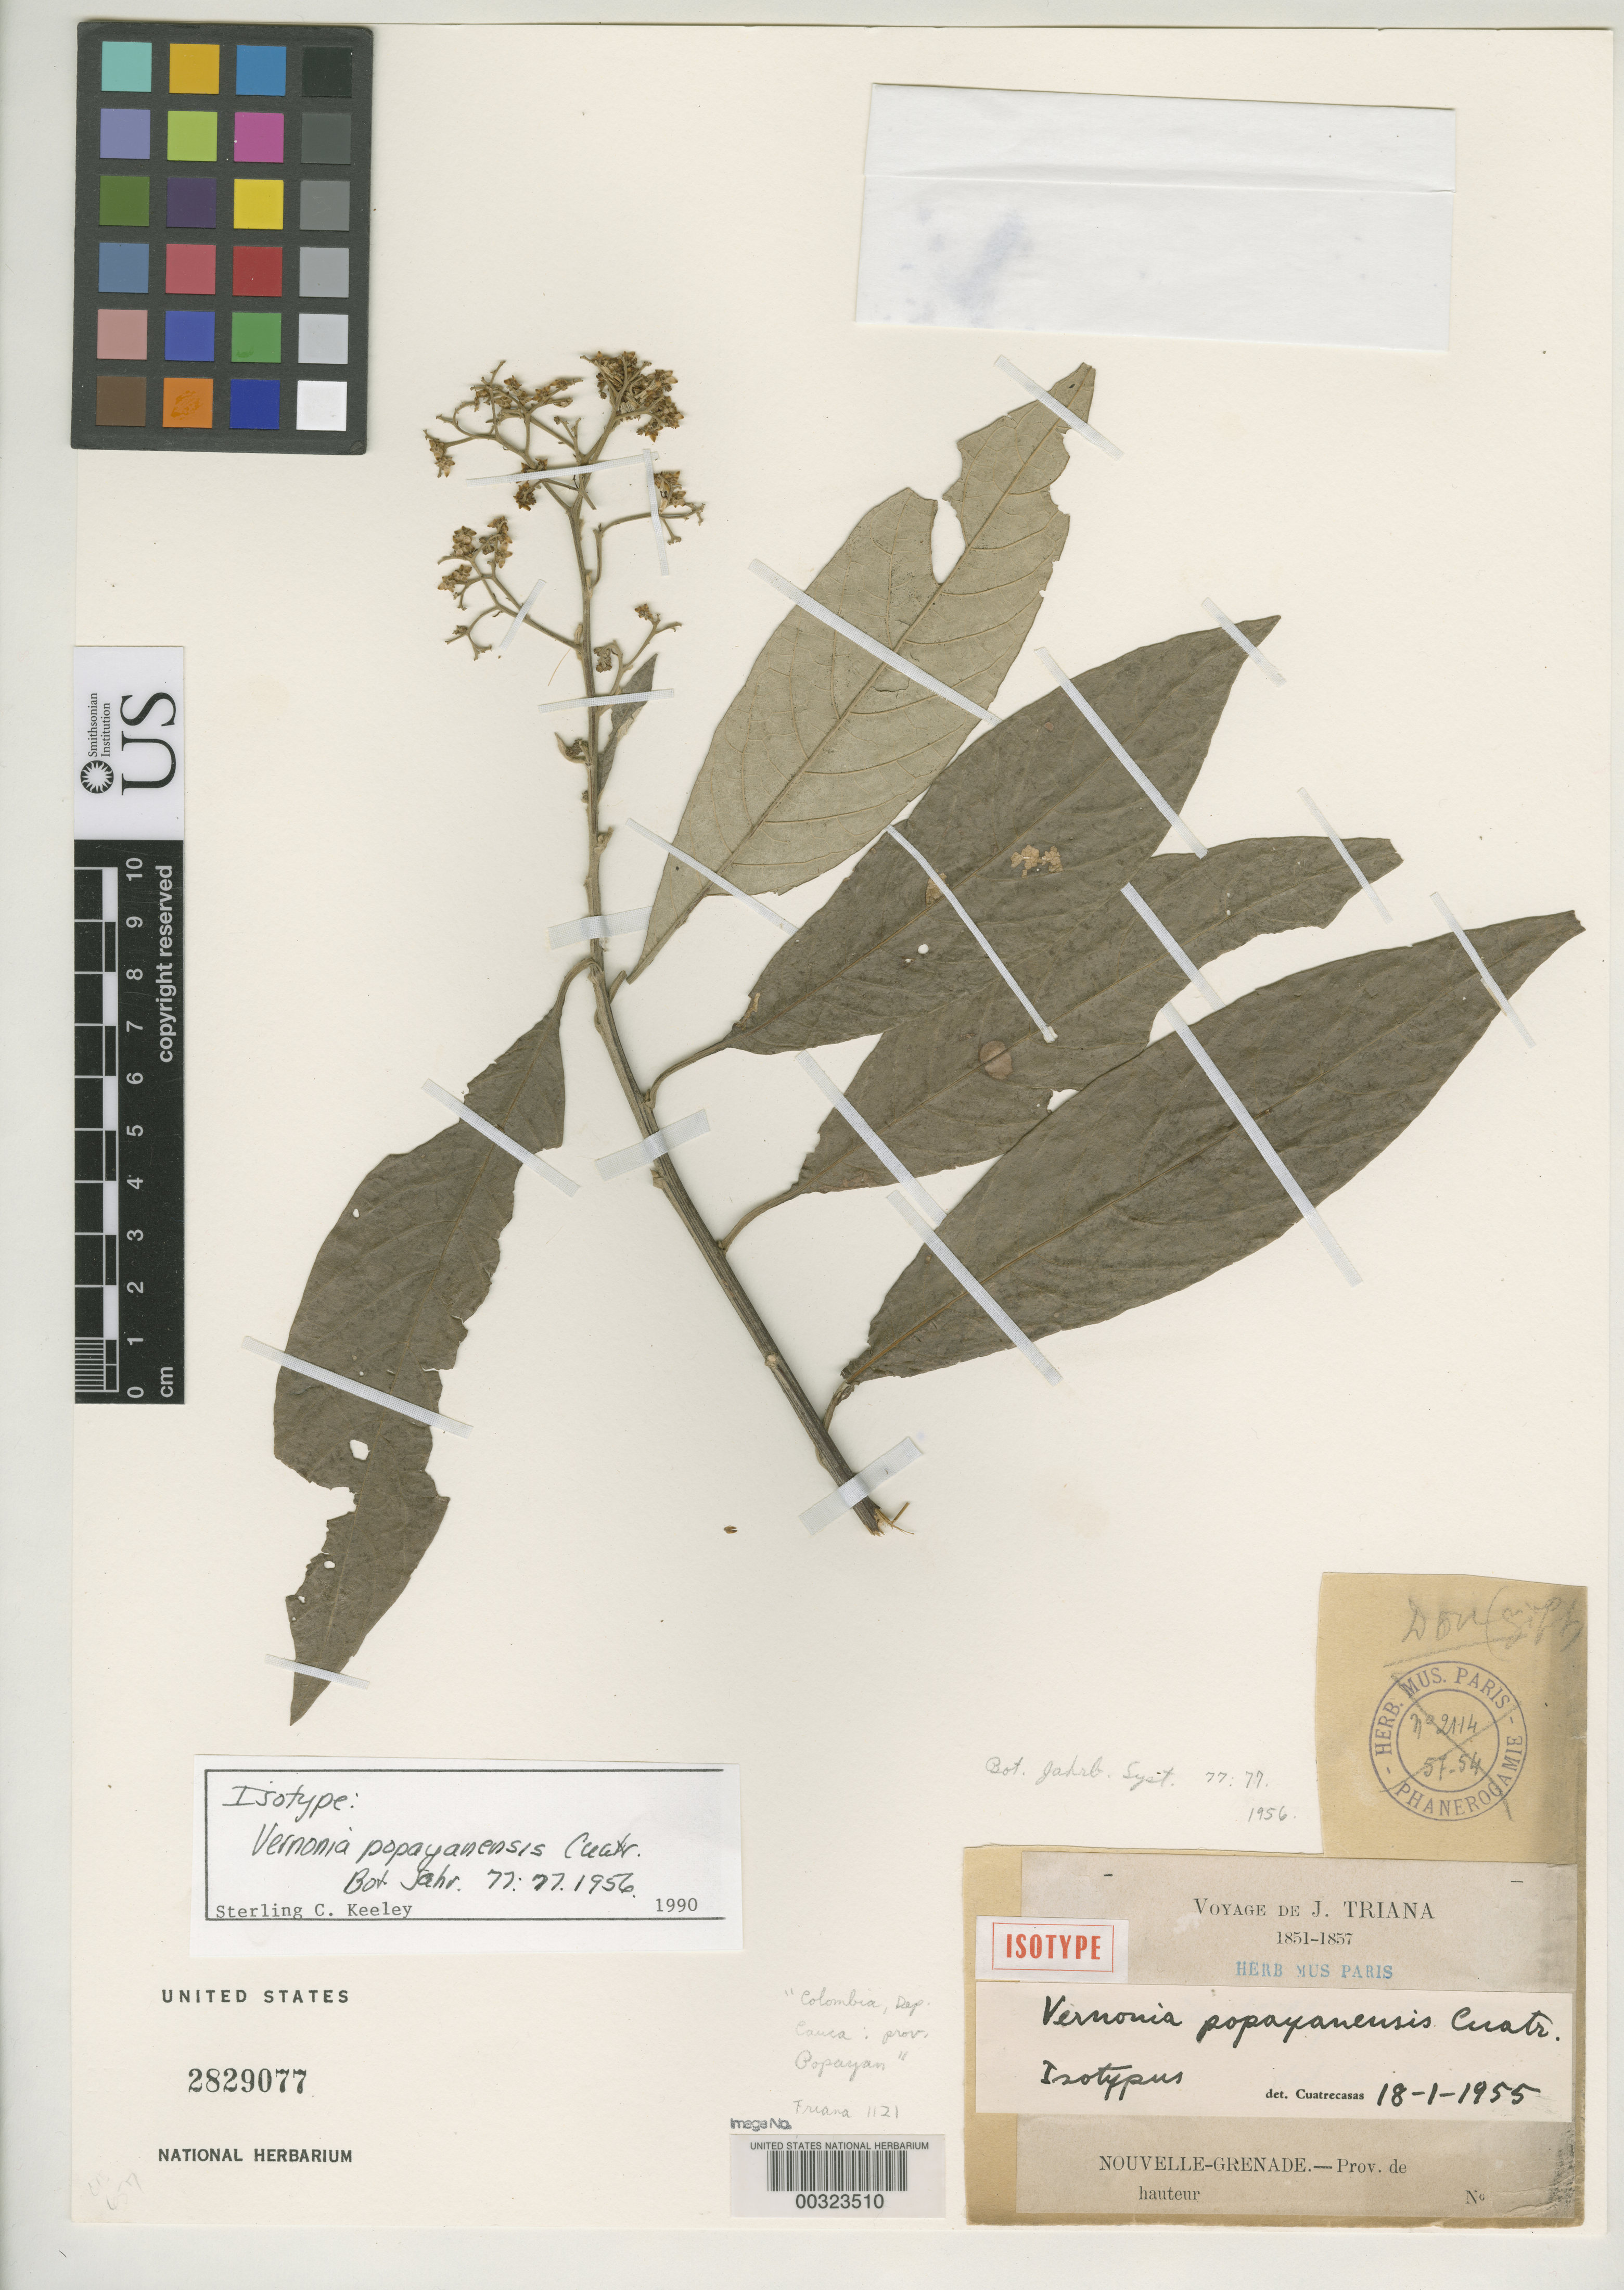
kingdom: Plantae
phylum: Tracheophyta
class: Magnoliopsida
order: Asterales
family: Asteraceae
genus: Vernonia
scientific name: Vernonia popayanensis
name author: Cuatrec.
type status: Isotype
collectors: J. J. Triana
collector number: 1121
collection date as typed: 1851 to -- --- 1857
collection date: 1851/1857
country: Colombia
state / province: Cauca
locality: Popayan.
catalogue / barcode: US 2829077